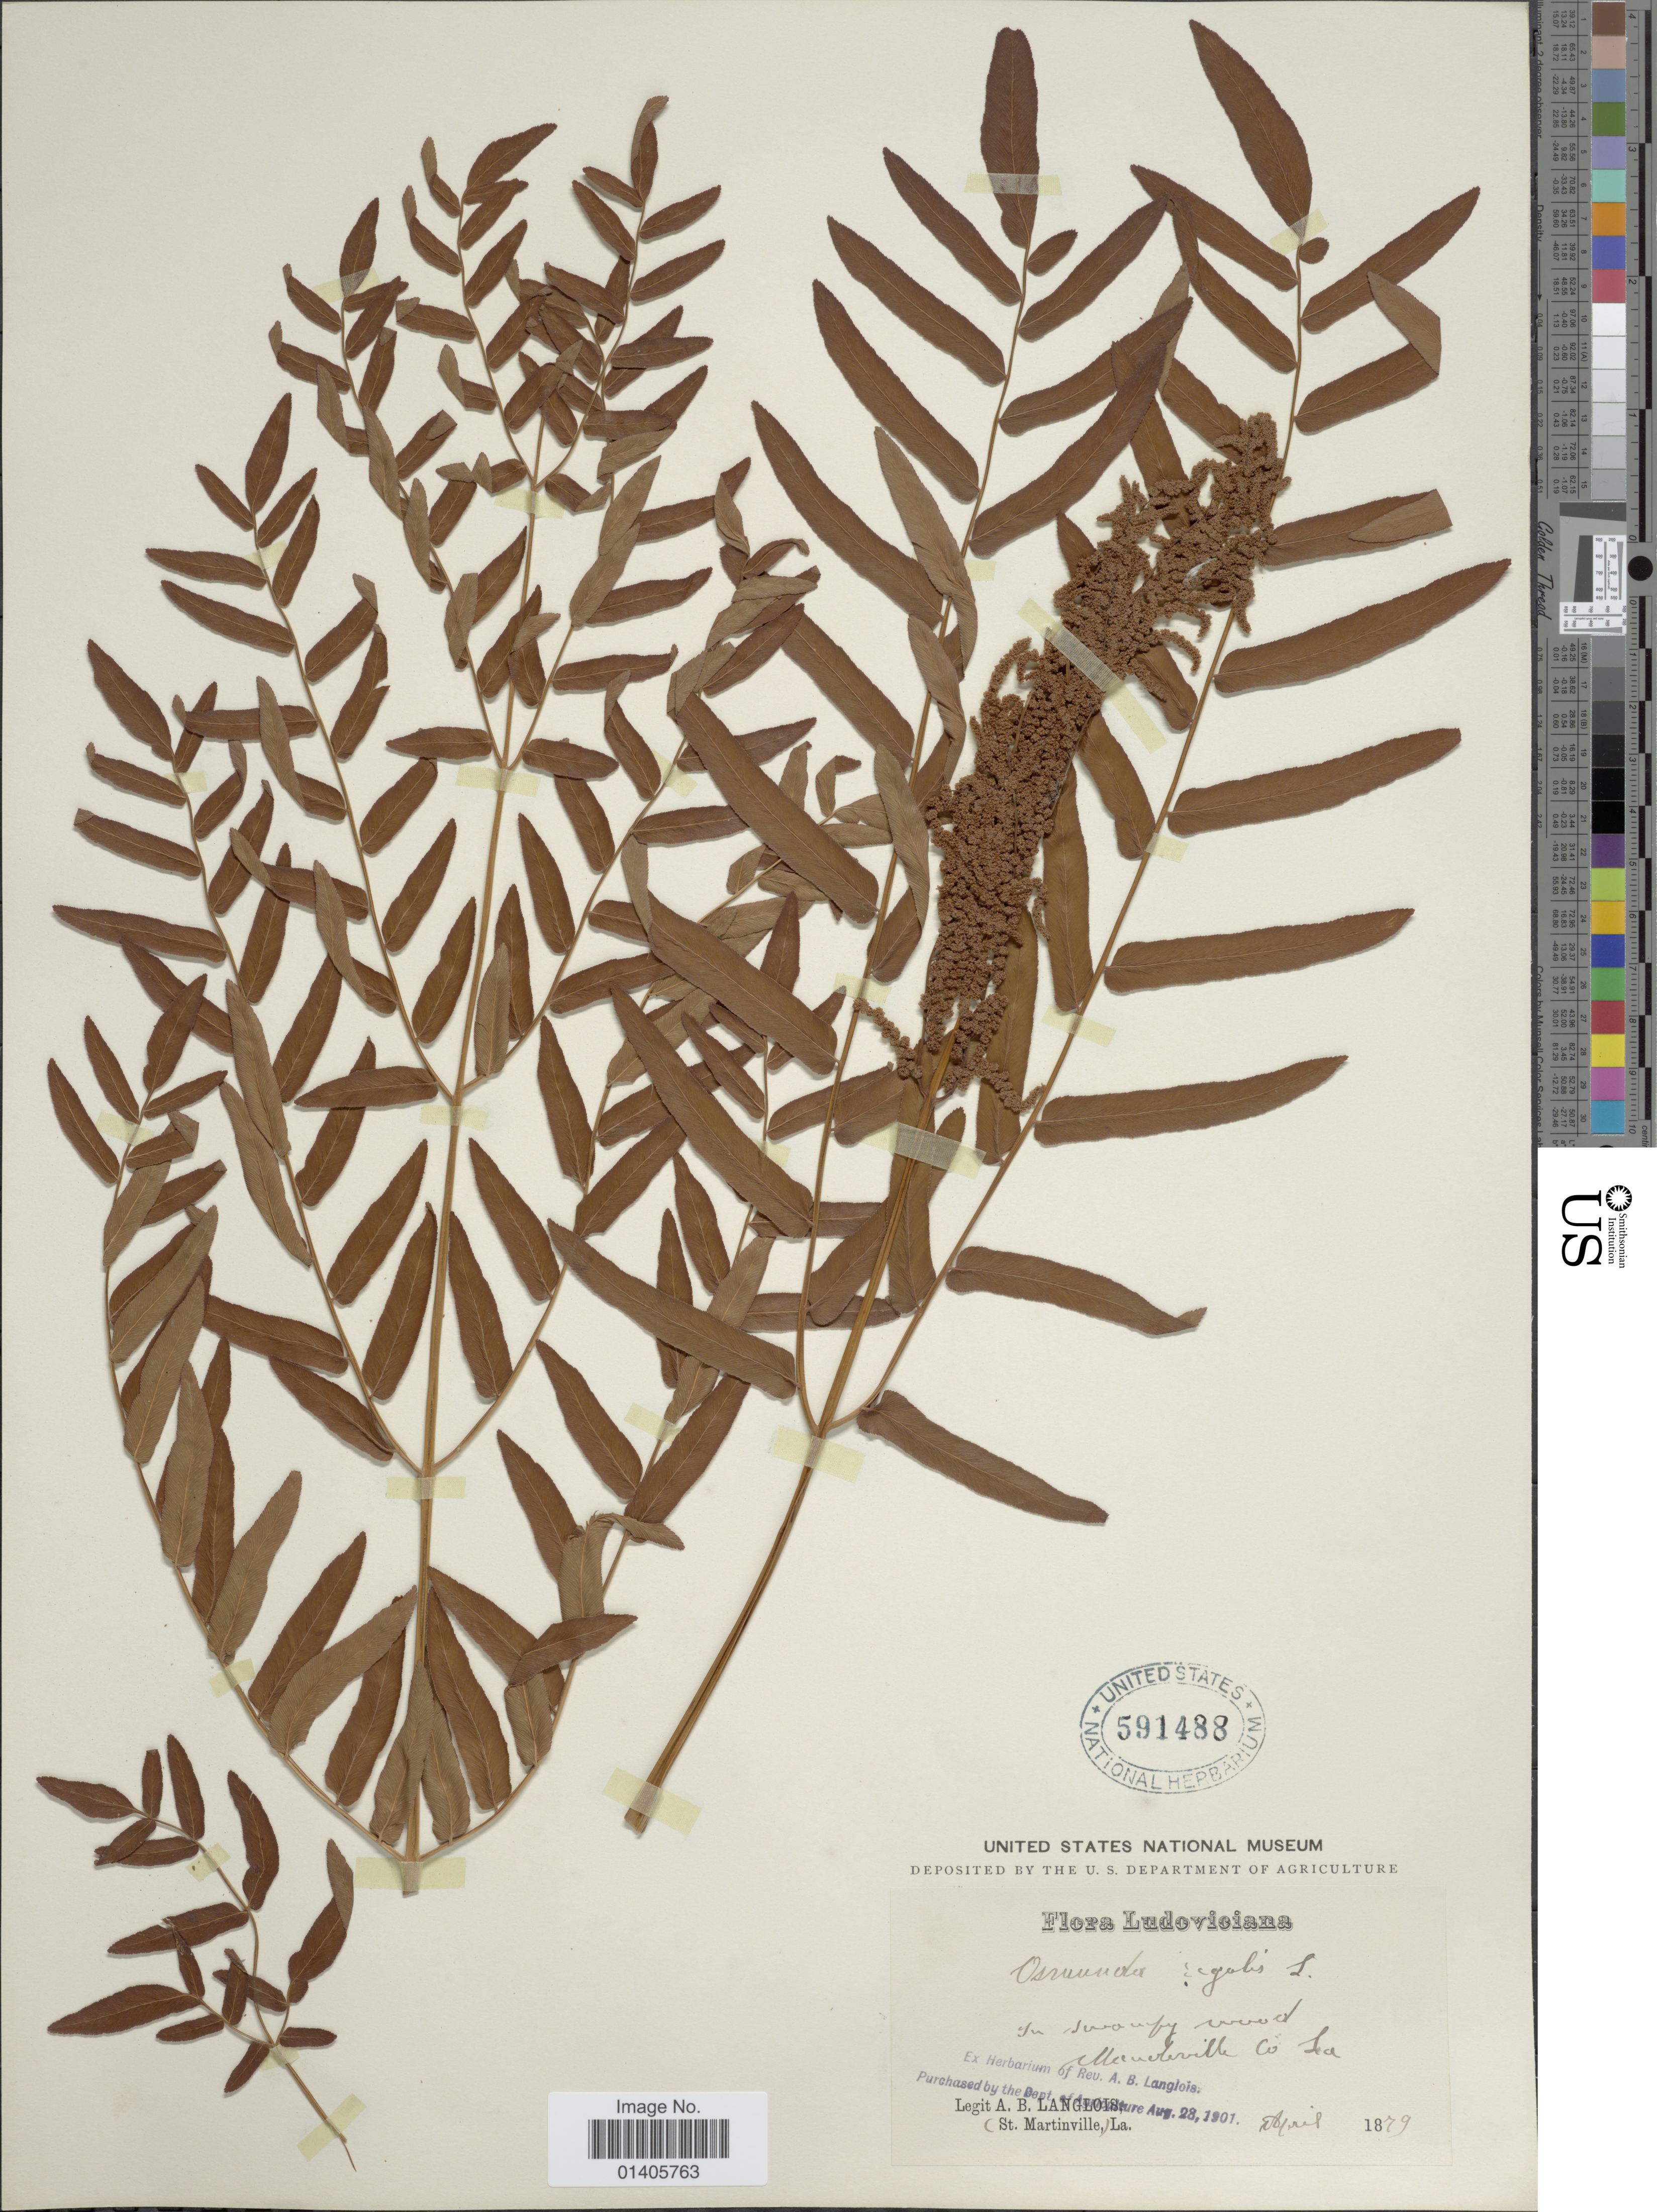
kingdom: Plantae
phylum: Tracheophyta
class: Polypodiopsida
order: Osmundales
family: Osmundaceae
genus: Osmunda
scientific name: Osmunda regalis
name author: L.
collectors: A. Langlois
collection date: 1879-04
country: United States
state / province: Louisiana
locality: In swampy wood, Mandeville Co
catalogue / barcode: US 591488